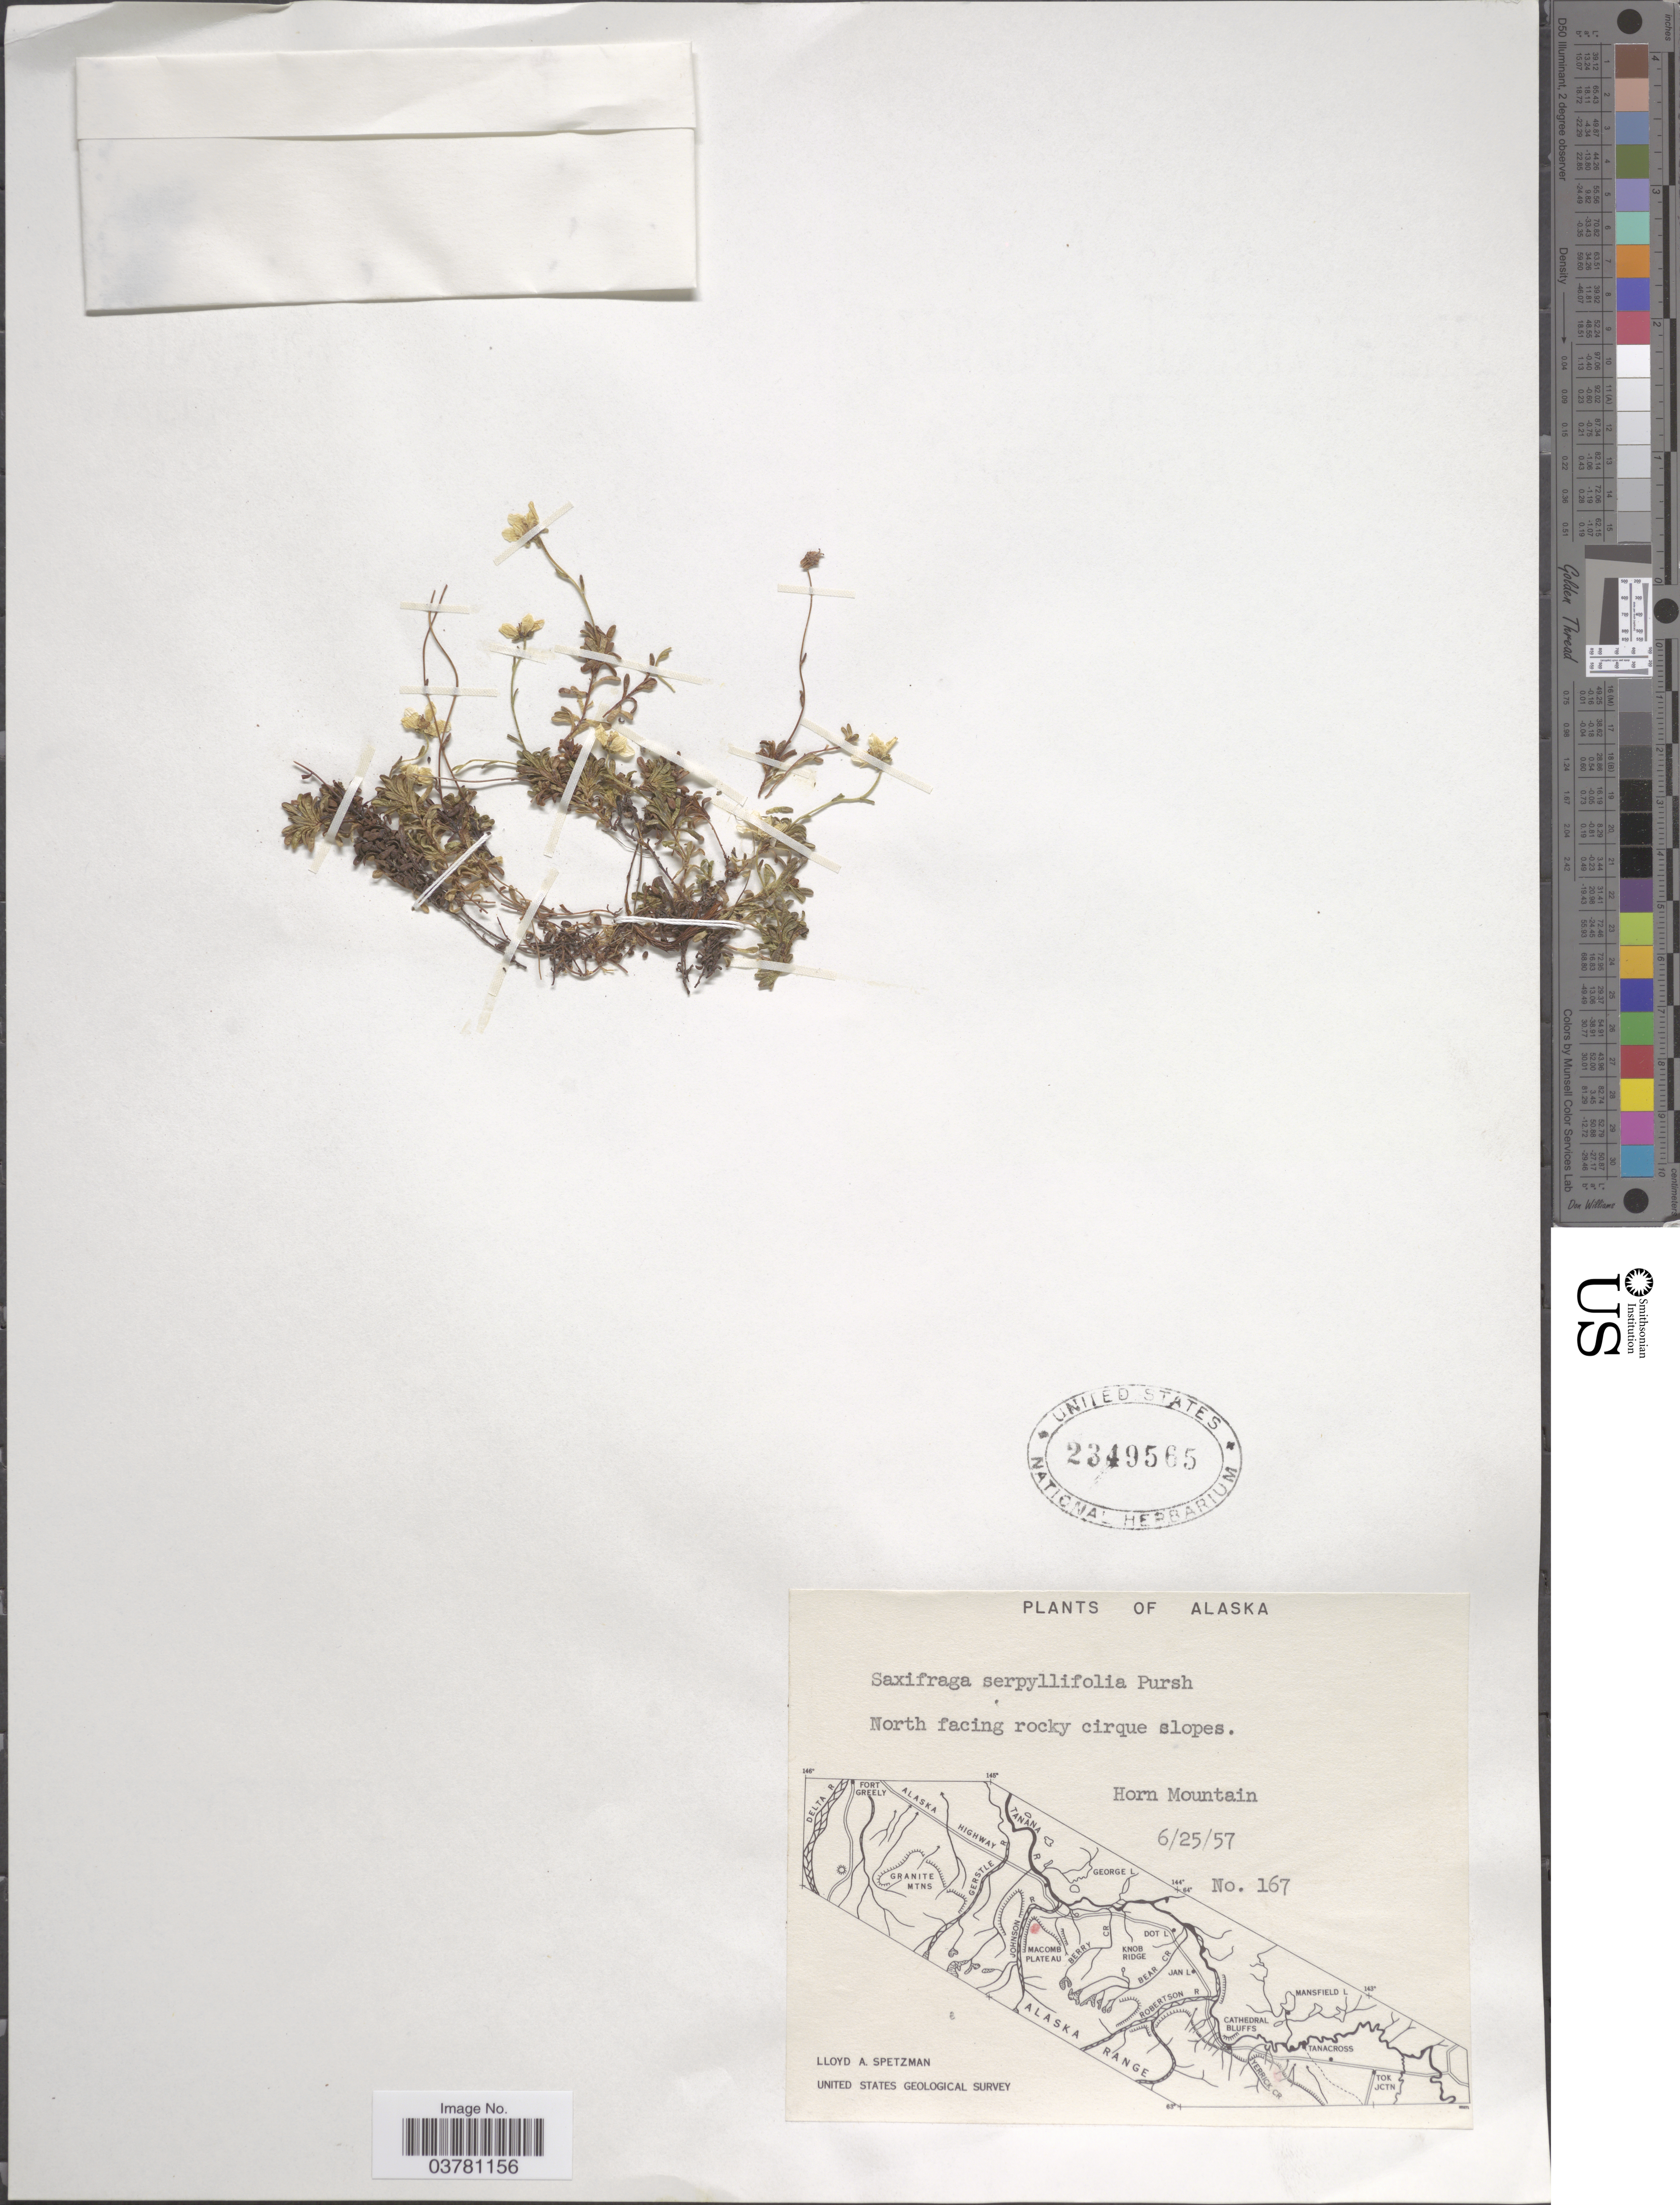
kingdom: Plantae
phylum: Tracheophyta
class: Magnoliopsida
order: Saxifragales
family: Saxifragaceae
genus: Saxifraga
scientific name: Saxifraga serpyllifolia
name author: Pursh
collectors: L. Spetzman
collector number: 167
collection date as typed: Transcribed d/m/y: 25/6/57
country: United States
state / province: Alaska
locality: North facing rocky cirque slopes. Horn Mountain.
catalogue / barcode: US 2349565